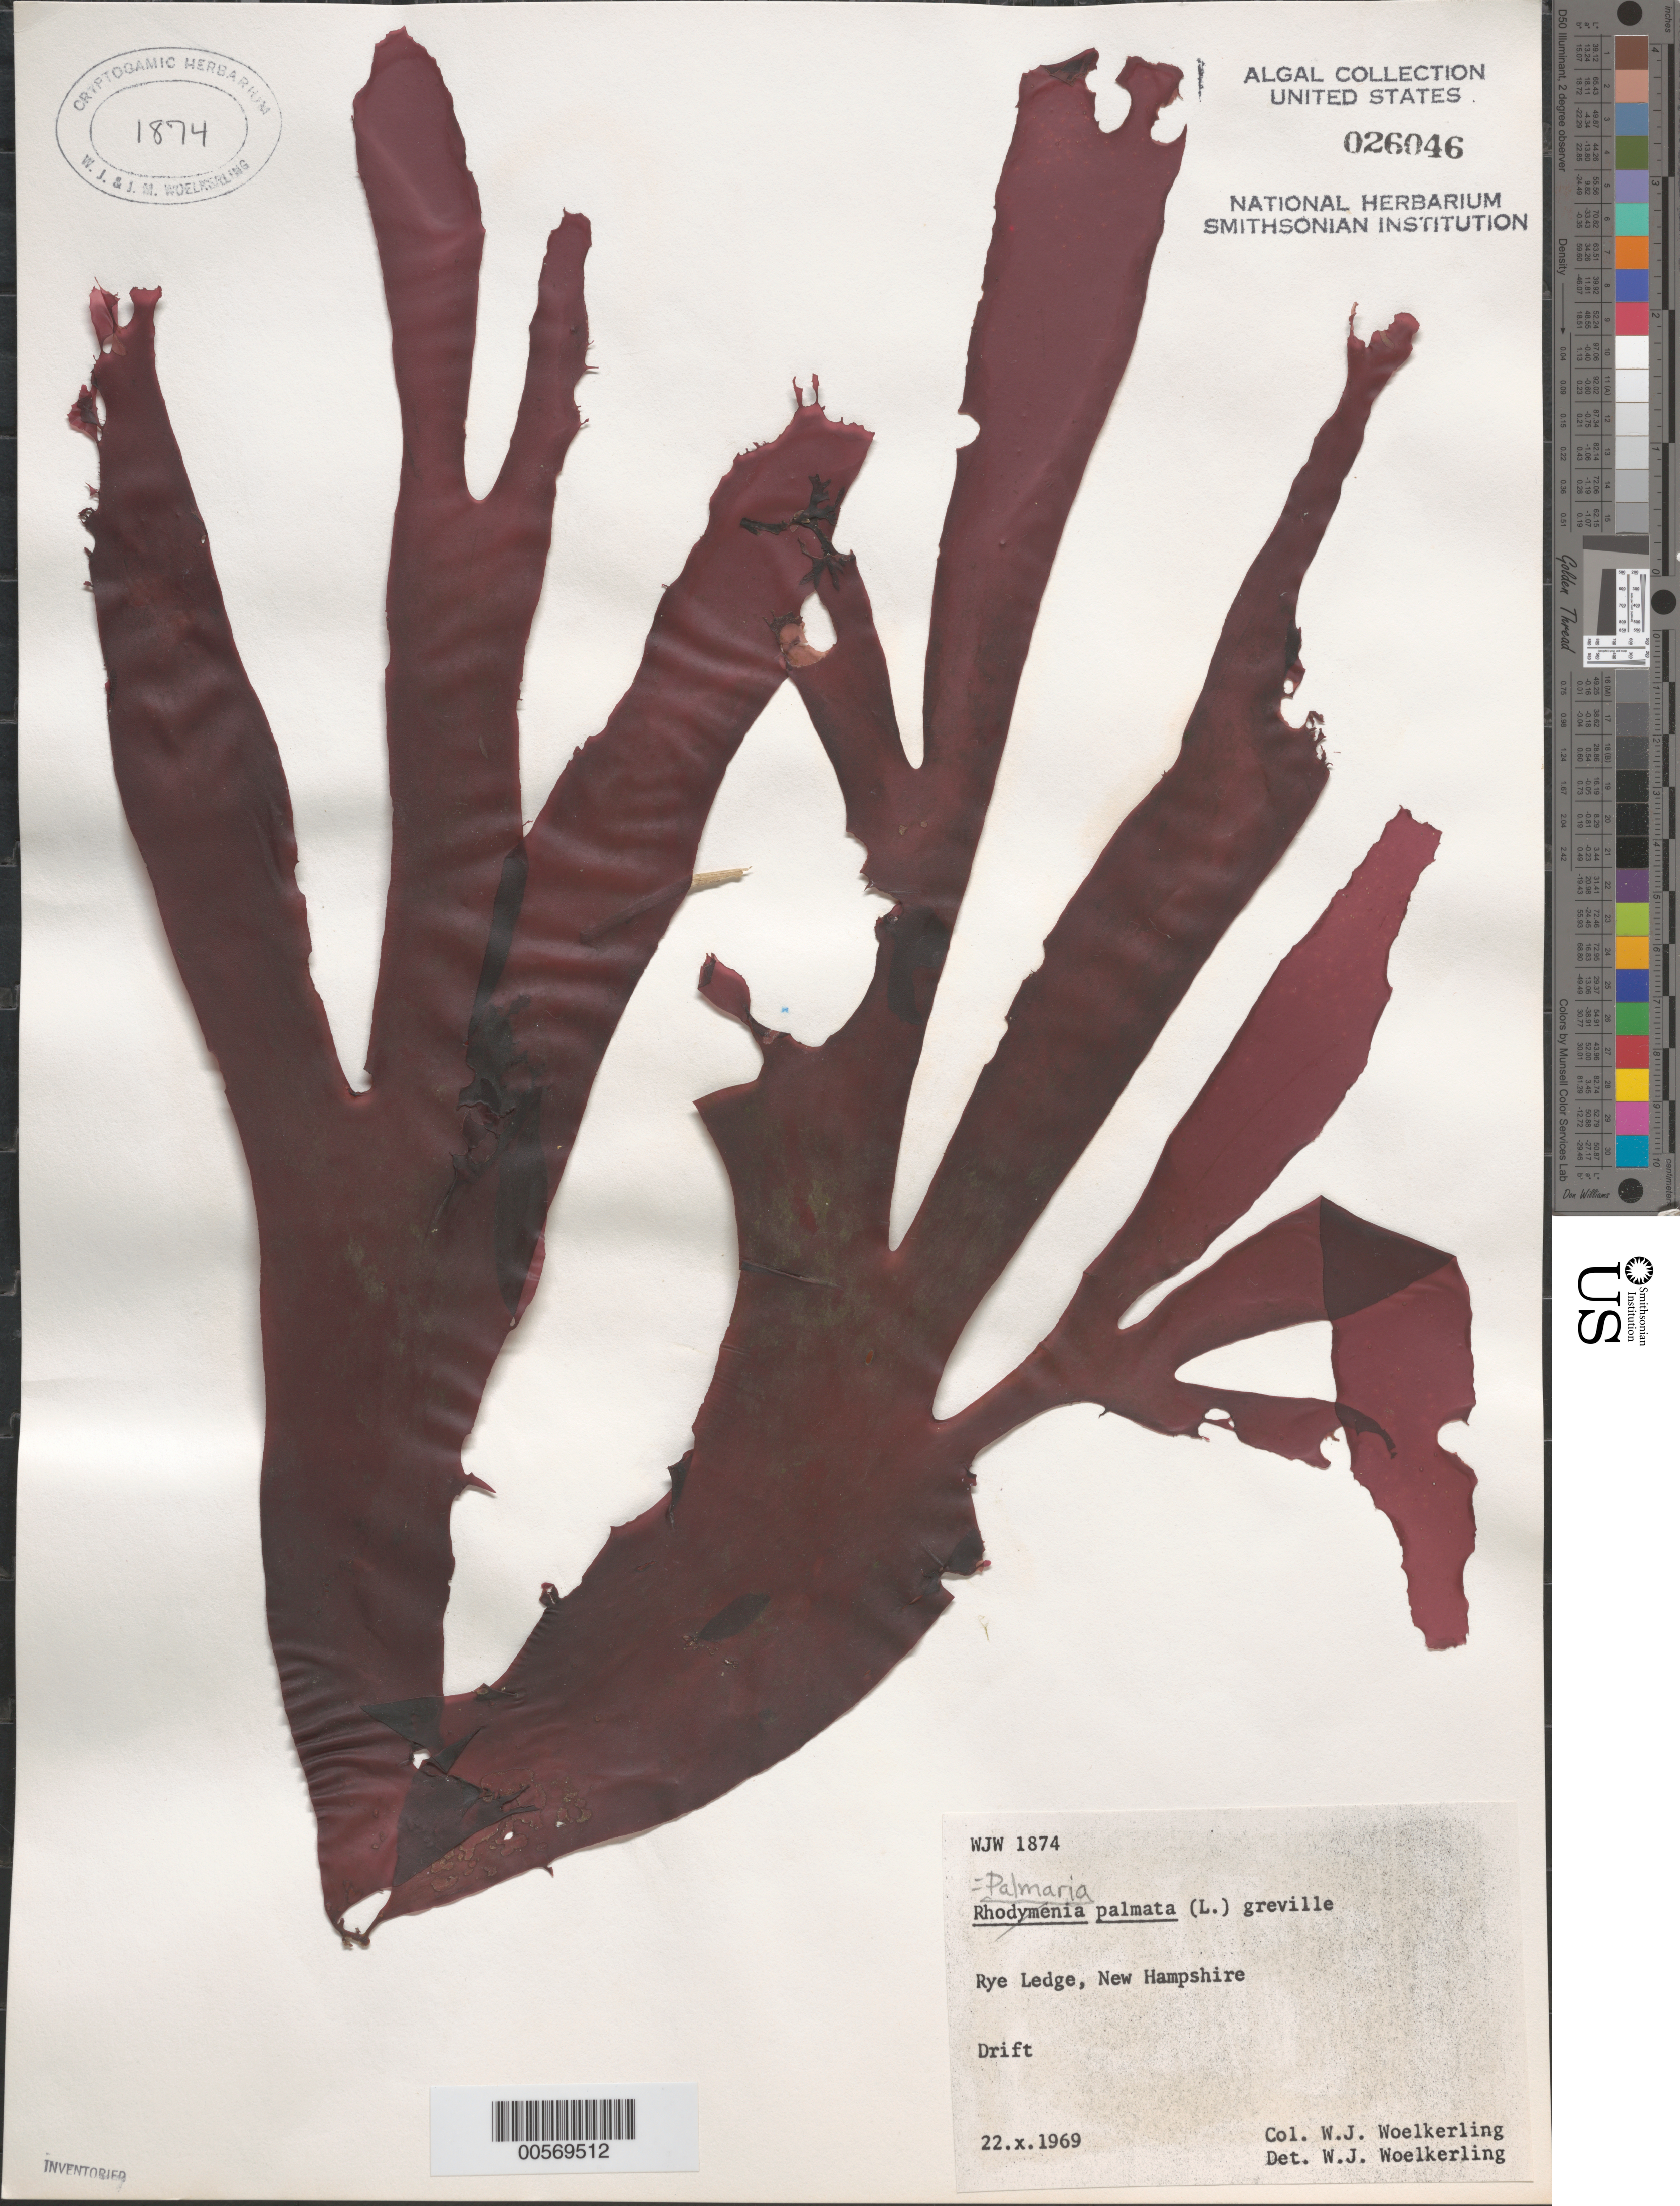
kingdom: Plantae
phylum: Rhodophyta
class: Florideophyceae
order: Palmariales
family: Palmariaceae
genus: Palmaria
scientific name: Palmaria palmata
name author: (L.) F. Weber & D. Mohr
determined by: Woelkerling, W. J.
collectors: W. Woelkerling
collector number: WJW 1874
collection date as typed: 22 Oct 1969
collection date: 1969-10-22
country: United States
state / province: New Hampshire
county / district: Rockingham County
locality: Rye Ledge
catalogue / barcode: US 26046